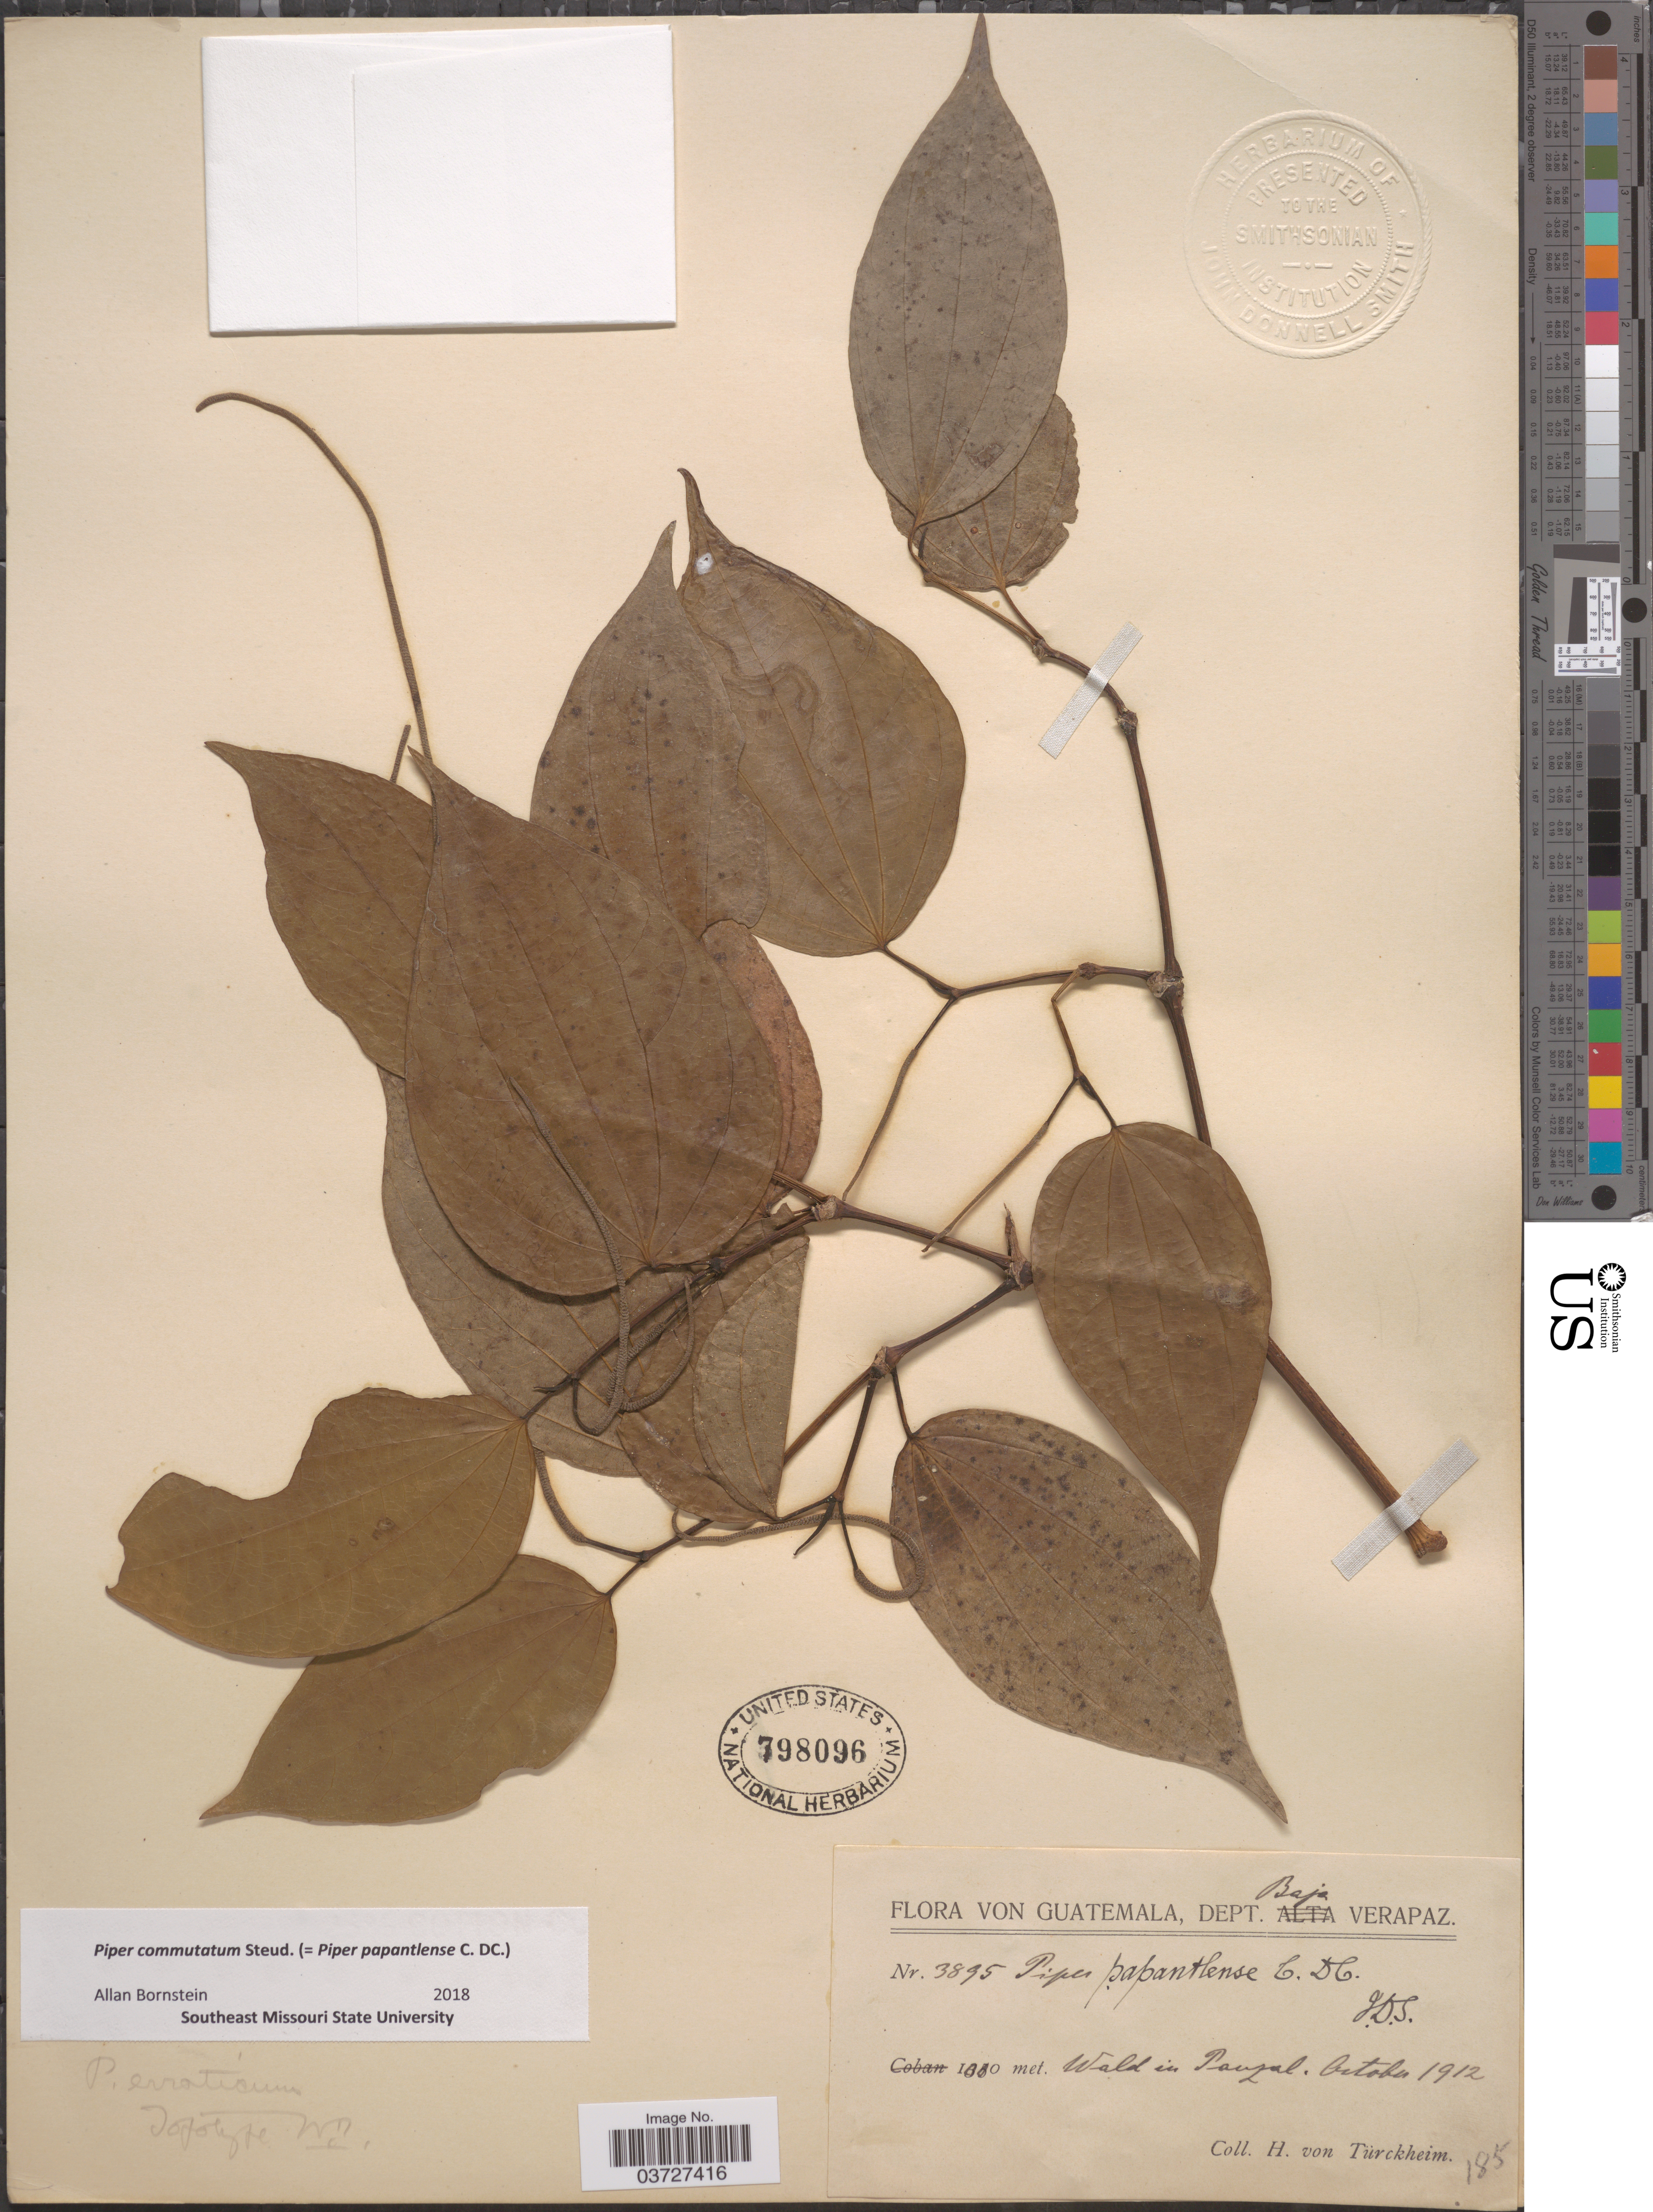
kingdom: Plantae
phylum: Tracheophyta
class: Magnoliopsida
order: Piperales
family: Piperaceae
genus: Piper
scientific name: Piper commutatum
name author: Steud.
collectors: H. von Türckheim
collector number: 3895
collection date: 1912-10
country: Guatemala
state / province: Baja Verapaz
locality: Dept. Baja Verapaz. Wald in Pauzal.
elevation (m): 1000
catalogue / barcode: US 798096